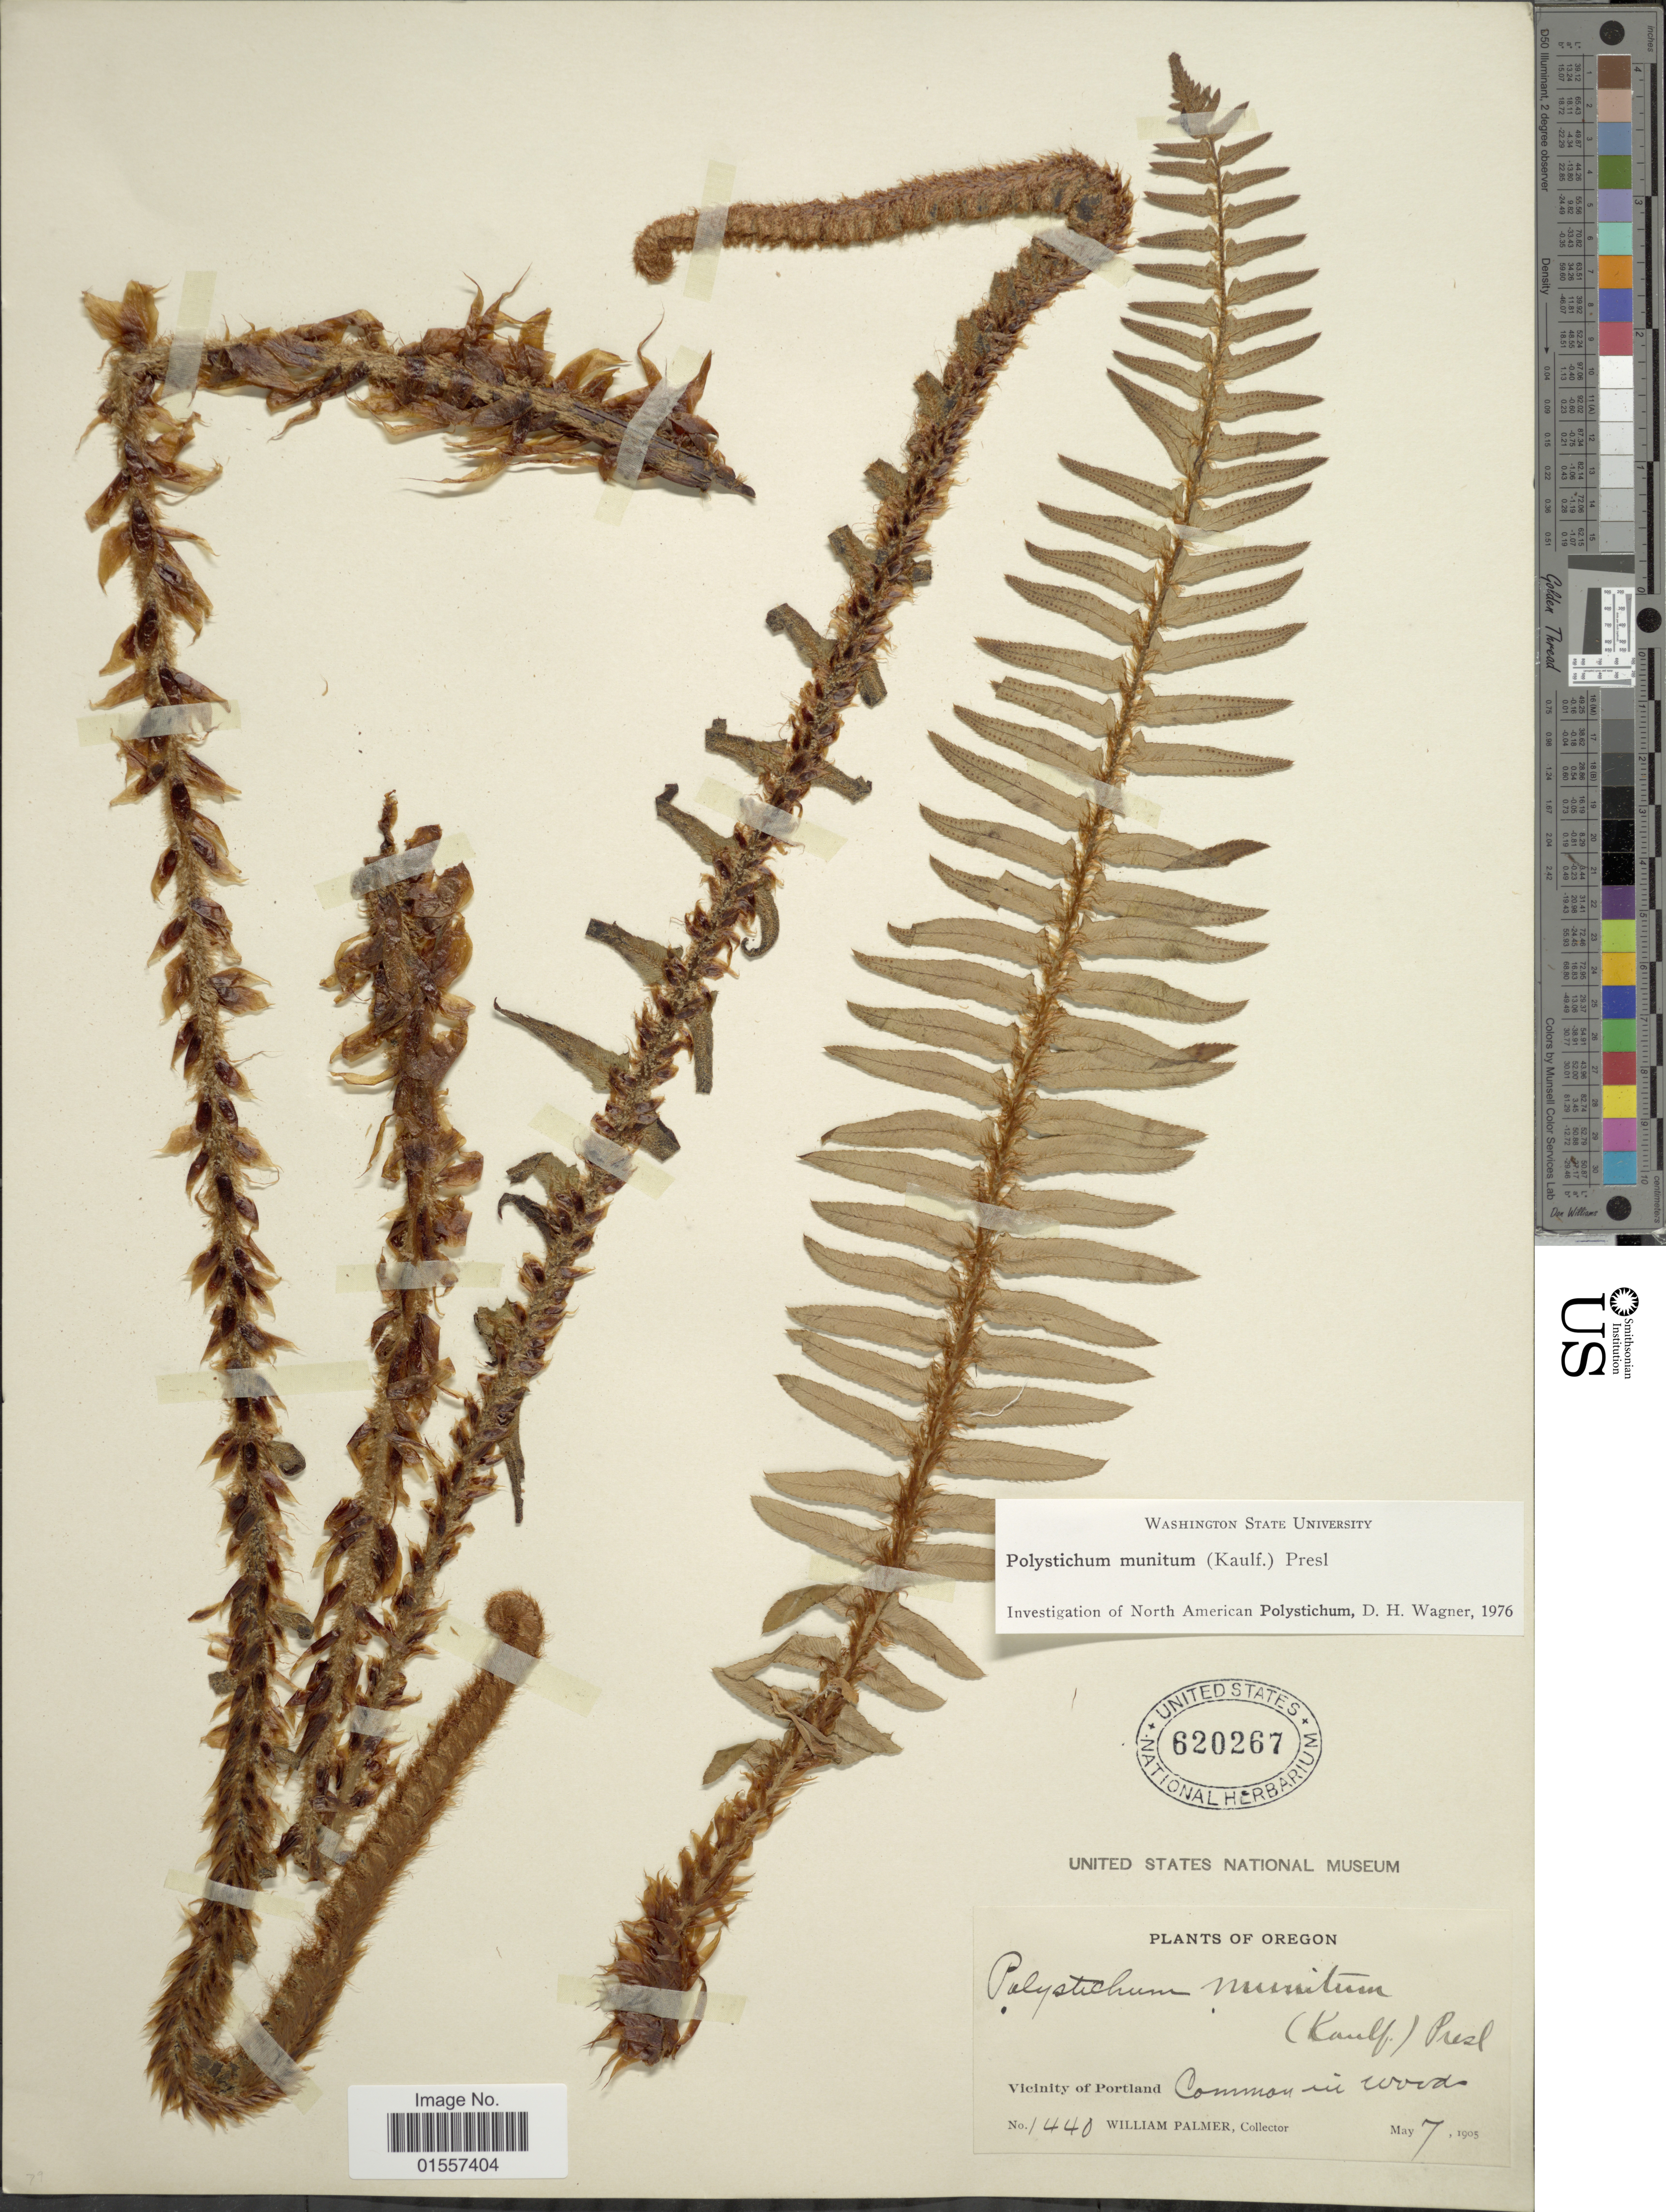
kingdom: Plantae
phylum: Tracheophyta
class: Polypodiopsida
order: Polypodiales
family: Dryopteridaceae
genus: Polystichum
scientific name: Polystichum munitum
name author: (Kaulf.) C. Presl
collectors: W. Palmer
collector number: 1440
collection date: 1905-05-07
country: United States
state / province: Oregon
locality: Oregon, vicinity of Portland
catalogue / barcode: US 620267